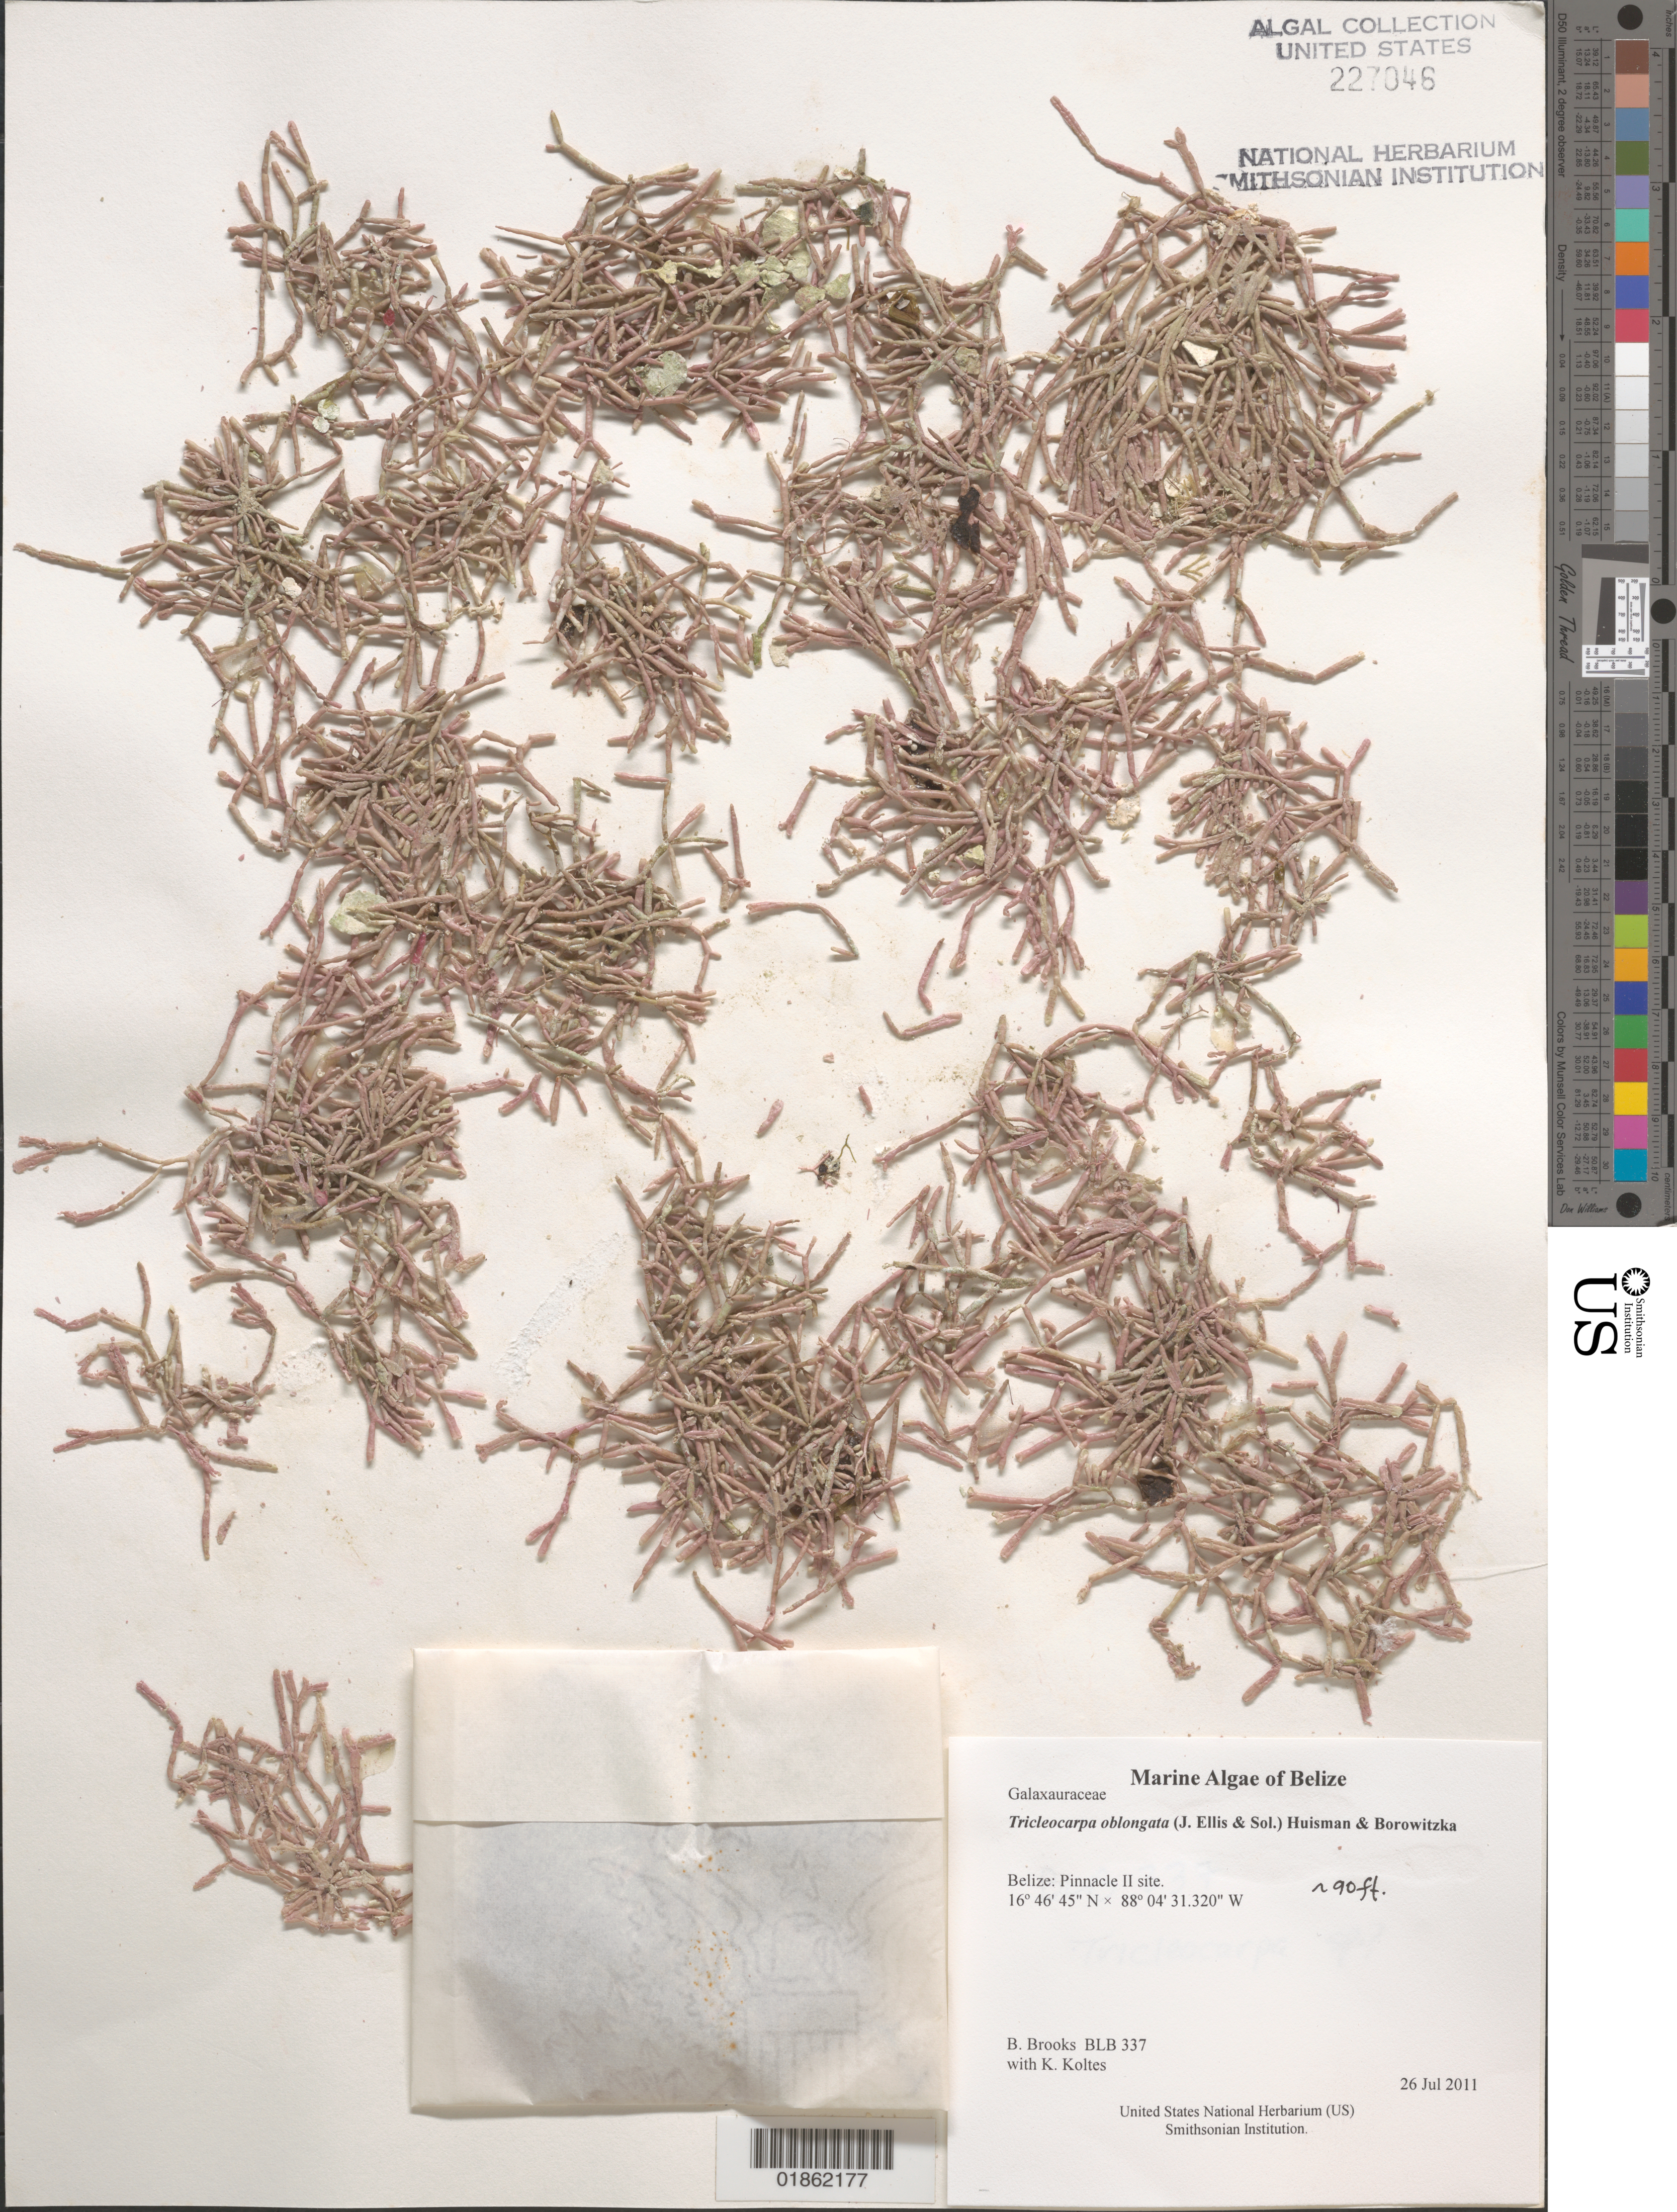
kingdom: Plantae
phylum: Rhodophyta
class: Florideophyceae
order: Nemaliales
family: Galaxauraceae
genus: Tricleocarpa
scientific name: Tricleocarpa fragilis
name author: (L.) Huisman & R.A. Towns.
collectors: B. Brooks & K. Koltes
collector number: BLB 337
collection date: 2011-07-26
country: Belize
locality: Pinnacle II site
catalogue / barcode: US 227046